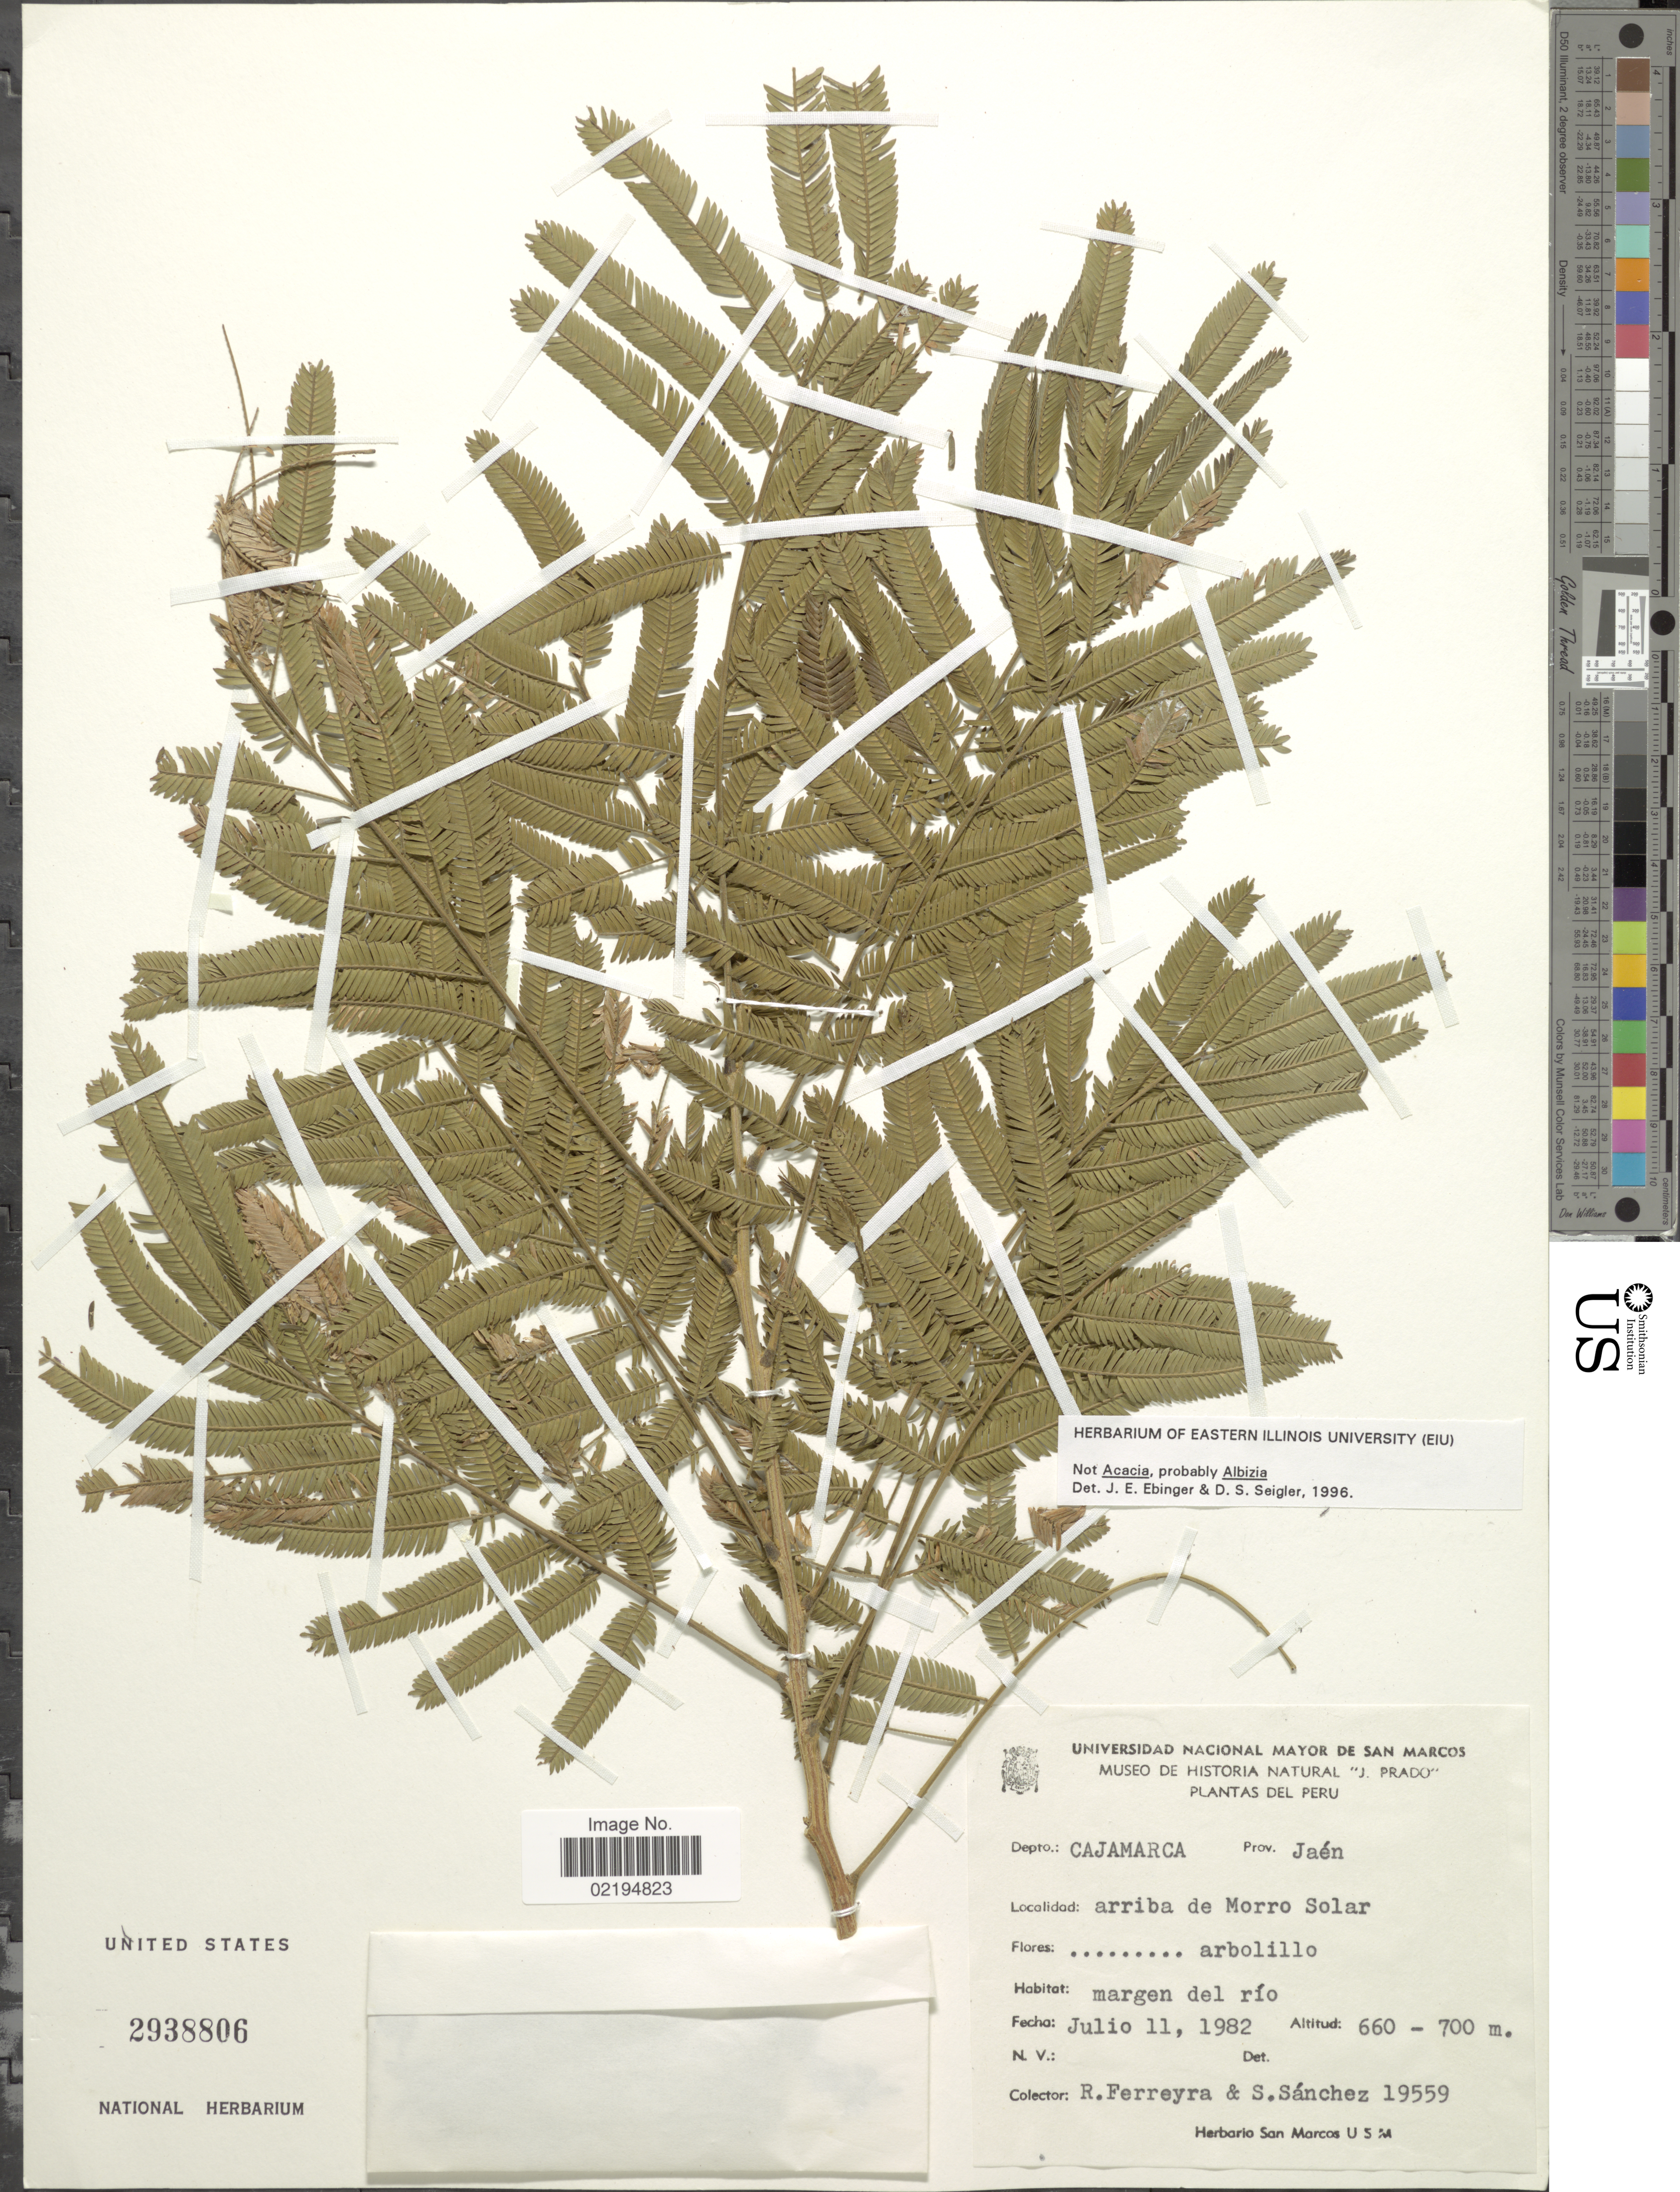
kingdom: Plantae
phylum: Tracheophyta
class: Magnoliopsida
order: Fabales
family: Fabaceae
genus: Pseudalbizzia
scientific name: Pseudalbizzia niopoides var. niopoides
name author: (Spruce ex Benth.) Koenen & Duno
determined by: Strong, Mark T., (BOT), Smithsonian Institution - National Museum of Natural History (UNITED STATES)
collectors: R. A. Ferreyra & S. Sanchez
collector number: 19559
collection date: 1982-07-11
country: Peru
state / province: Cajamarca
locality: Prov. Jaen, arriba de Morro Solar, margen del rio.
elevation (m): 660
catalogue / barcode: US 2938806